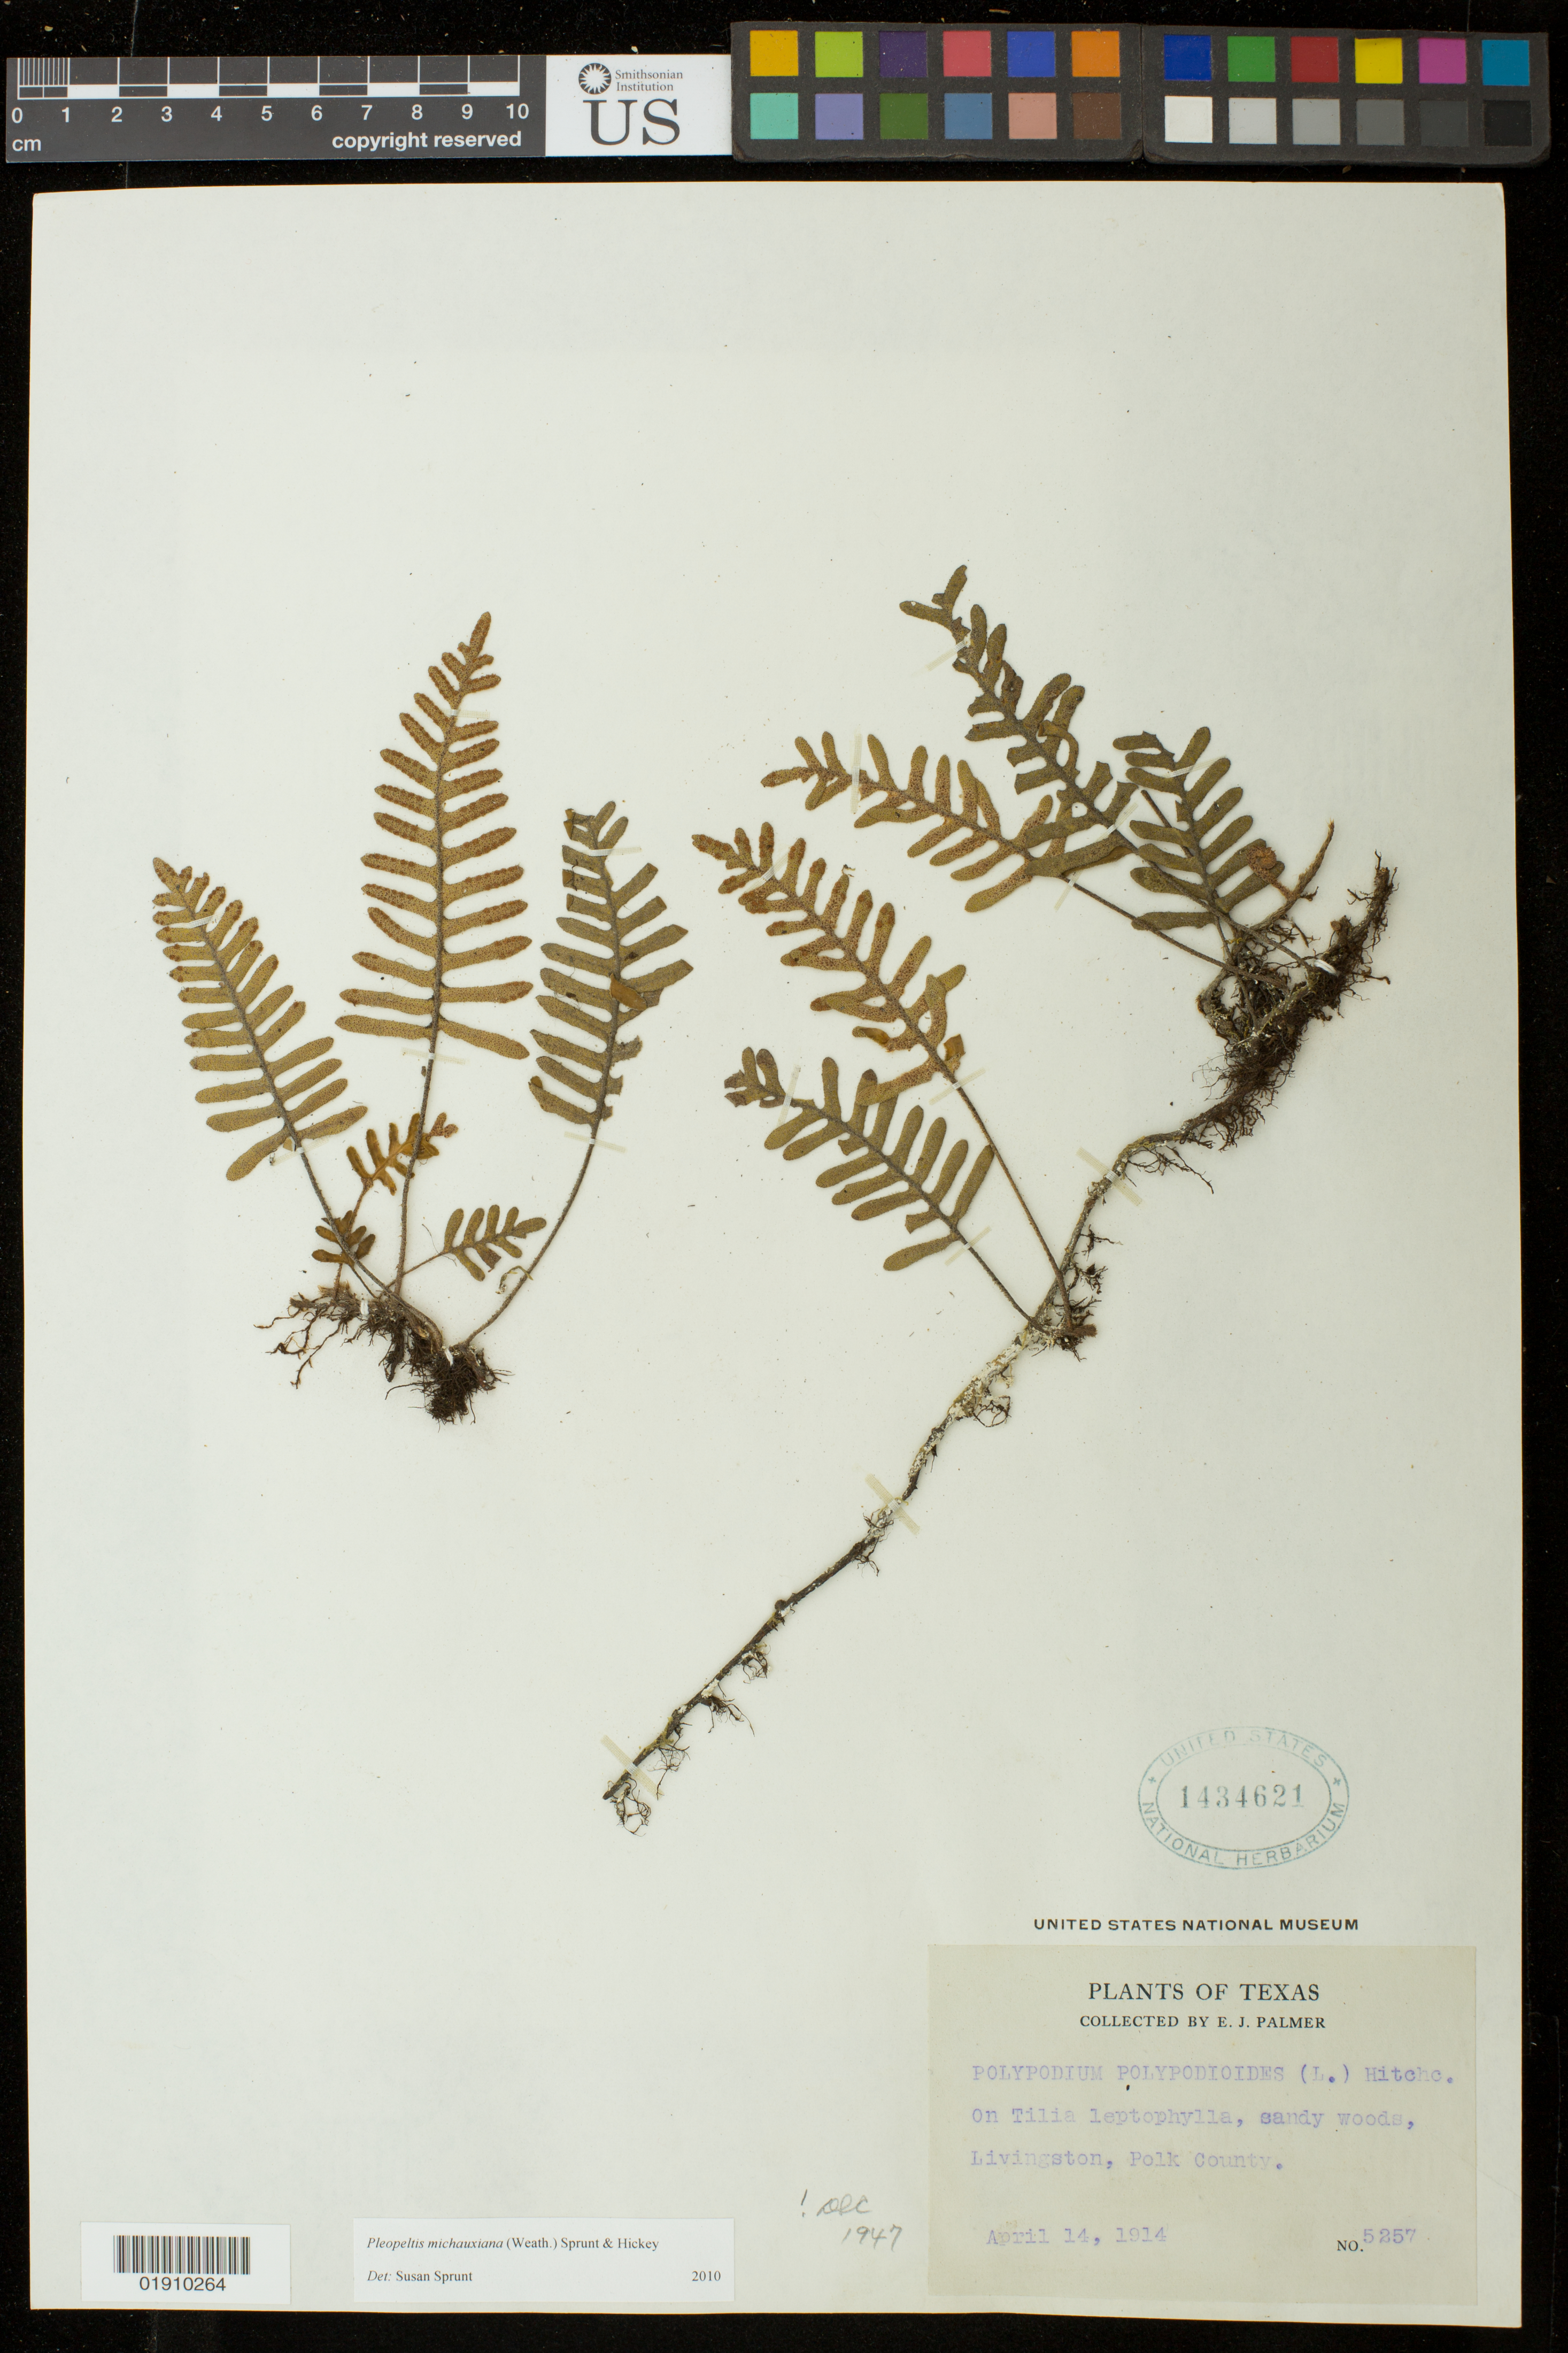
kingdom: Plantae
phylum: Tracheophyta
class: Polypodiopsida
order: Polypodiales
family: Polypodiaceae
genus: Pleopeltis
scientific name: Pleopeltis michauxiana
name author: (Weath.) Hickey & Sprunt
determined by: Sprunt, S. V.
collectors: E. J. Palmer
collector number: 5257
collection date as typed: April 14, 1914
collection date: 1914-04-14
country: United States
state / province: Texas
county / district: Polk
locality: Livingston, Polk County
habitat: On Tilia leptophylla, sandy woods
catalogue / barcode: US 1434621